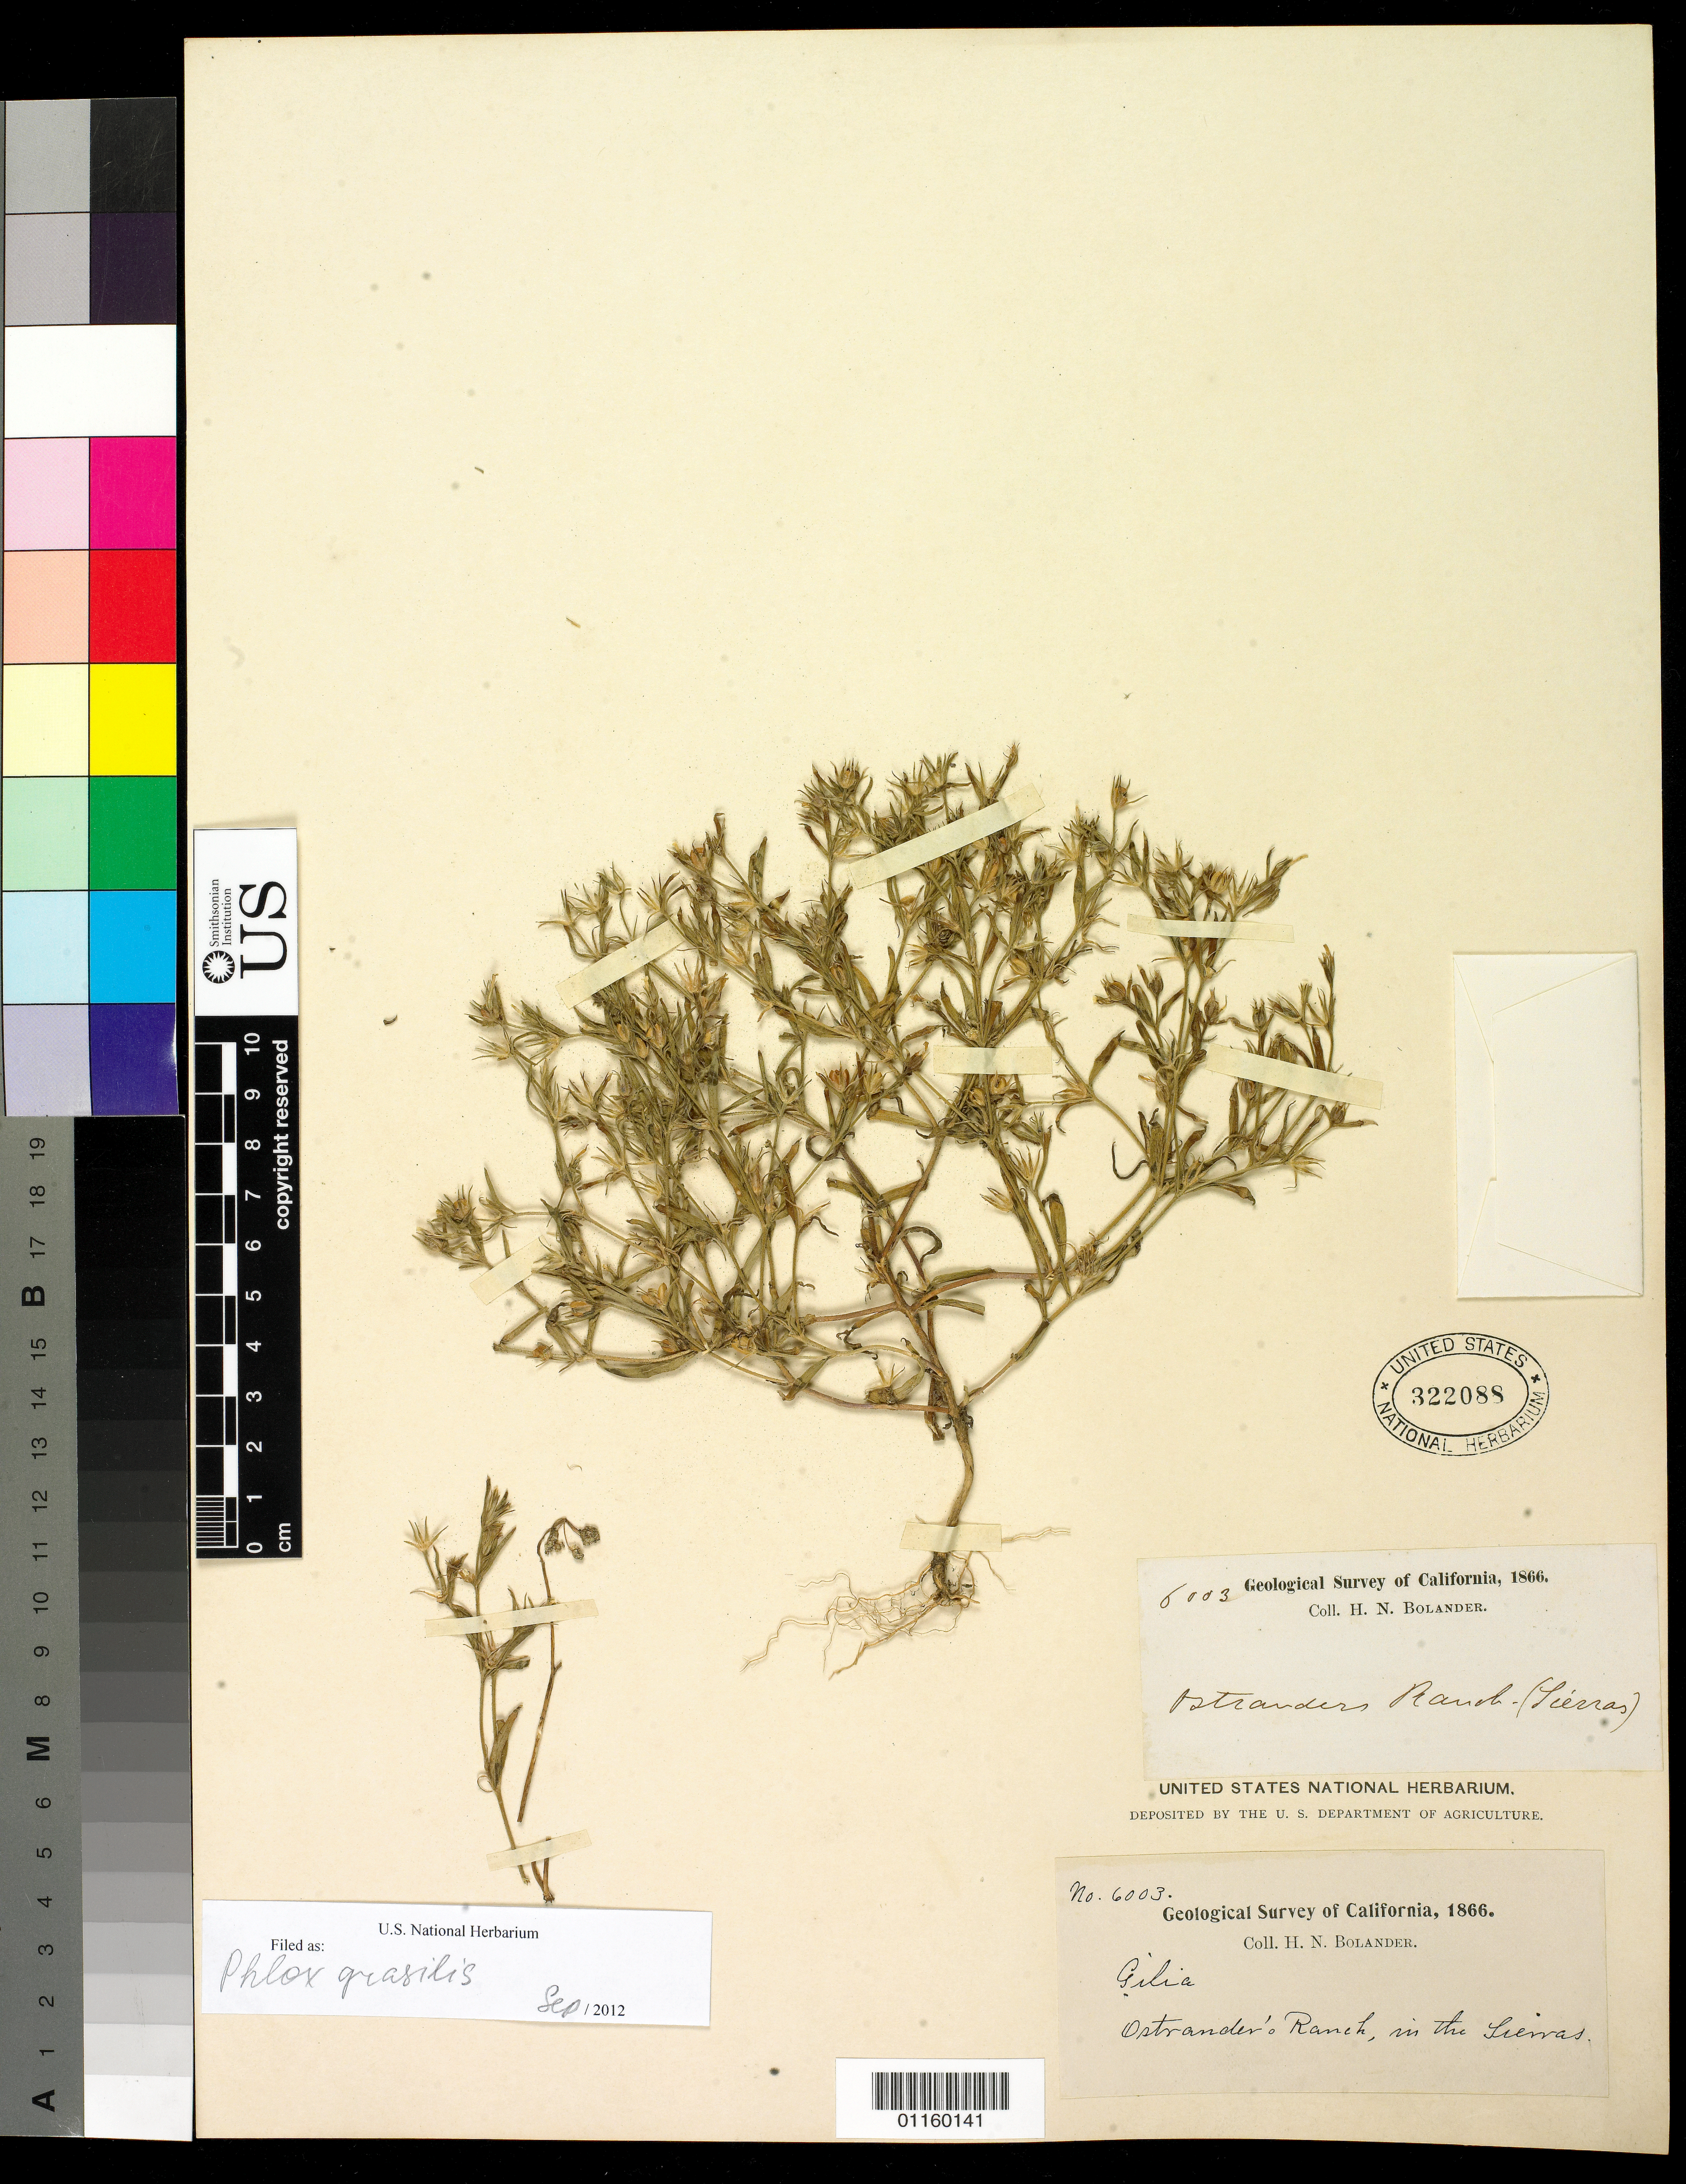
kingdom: Plantae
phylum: Tracheophyta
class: Magnoliopsida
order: Ericales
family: Polemoniaceae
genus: Microsteris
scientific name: Microsteris gracilis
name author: (Hook.) Greene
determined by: (US) Smithsonian Institution - National Museum of Natural History - Department of Botany (UNITED STATES)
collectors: H. Bolander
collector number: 6003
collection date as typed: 1866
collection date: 1866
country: United States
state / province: California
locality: Ostrander's Ranch, in the Sierras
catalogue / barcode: US 322088